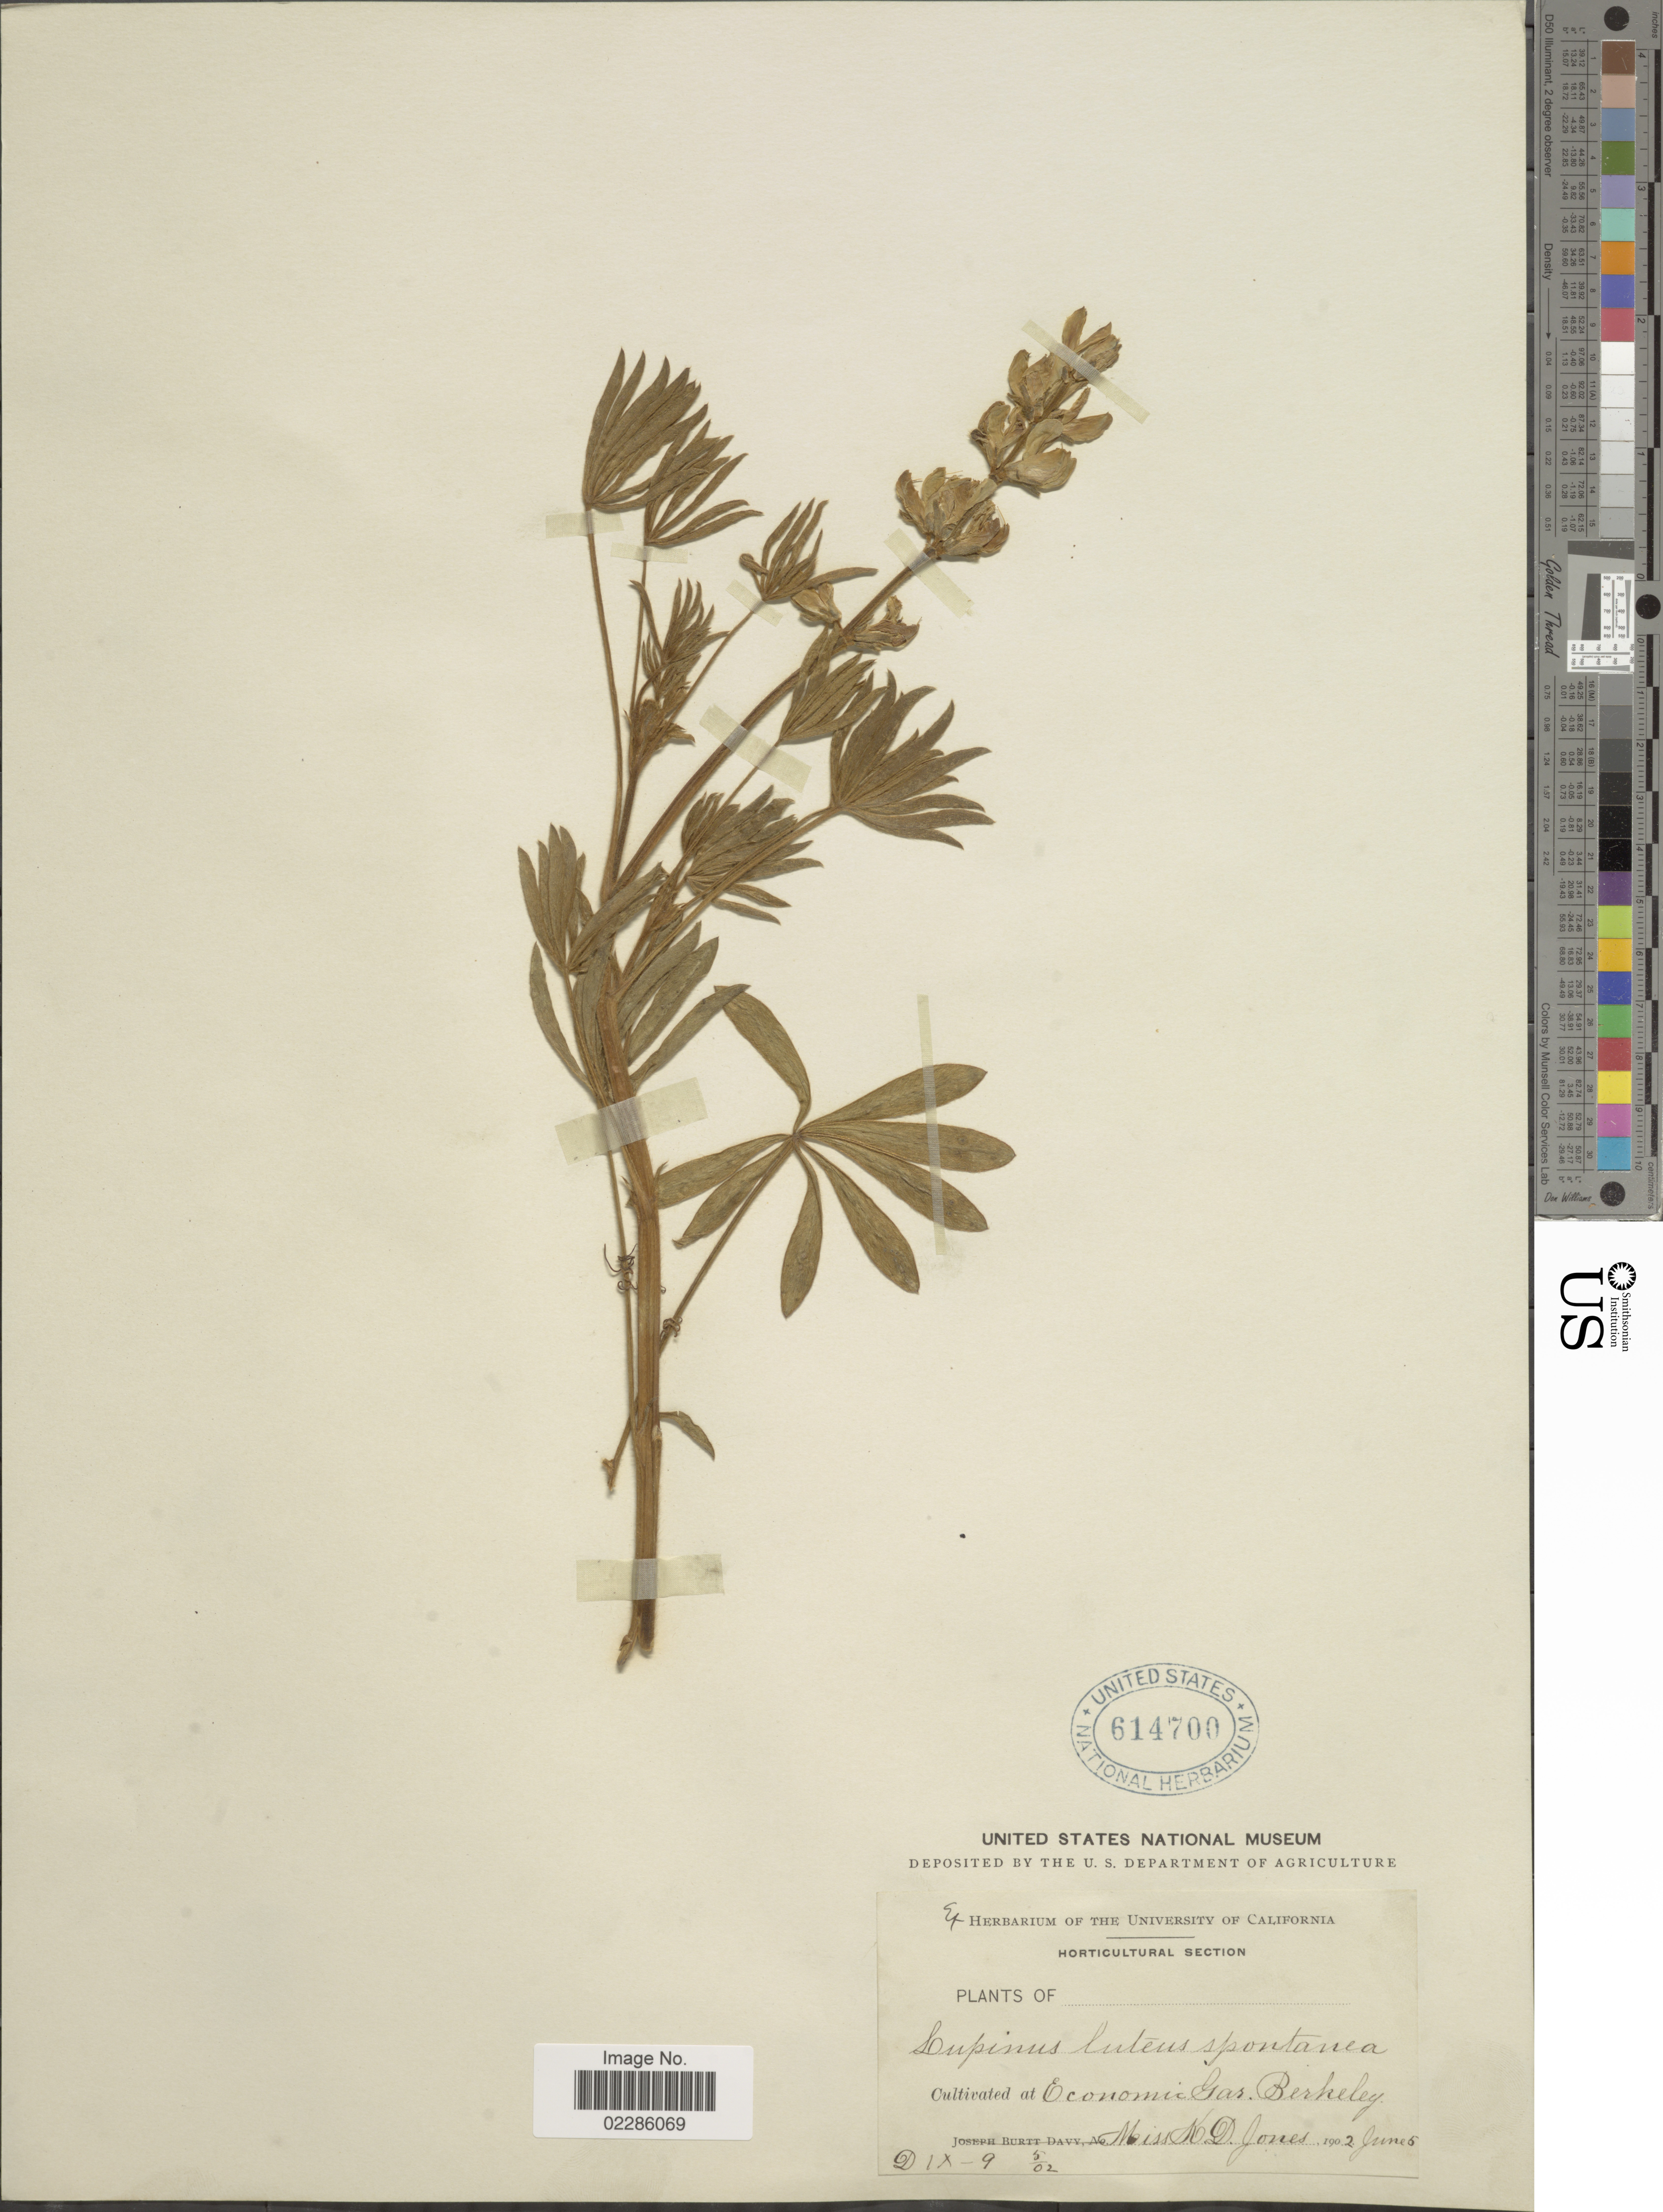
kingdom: Plantae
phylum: Tracheophyta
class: Magnoliopsida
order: Fabales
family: Fabaceae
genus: Lupinus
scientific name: Lupinus luteus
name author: L.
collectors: K. D. Jones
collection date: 1902-06-05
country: United States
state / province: California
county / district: Alameda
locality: Horticultural Section, Economic Gar Berkeley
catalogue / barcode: US 61700